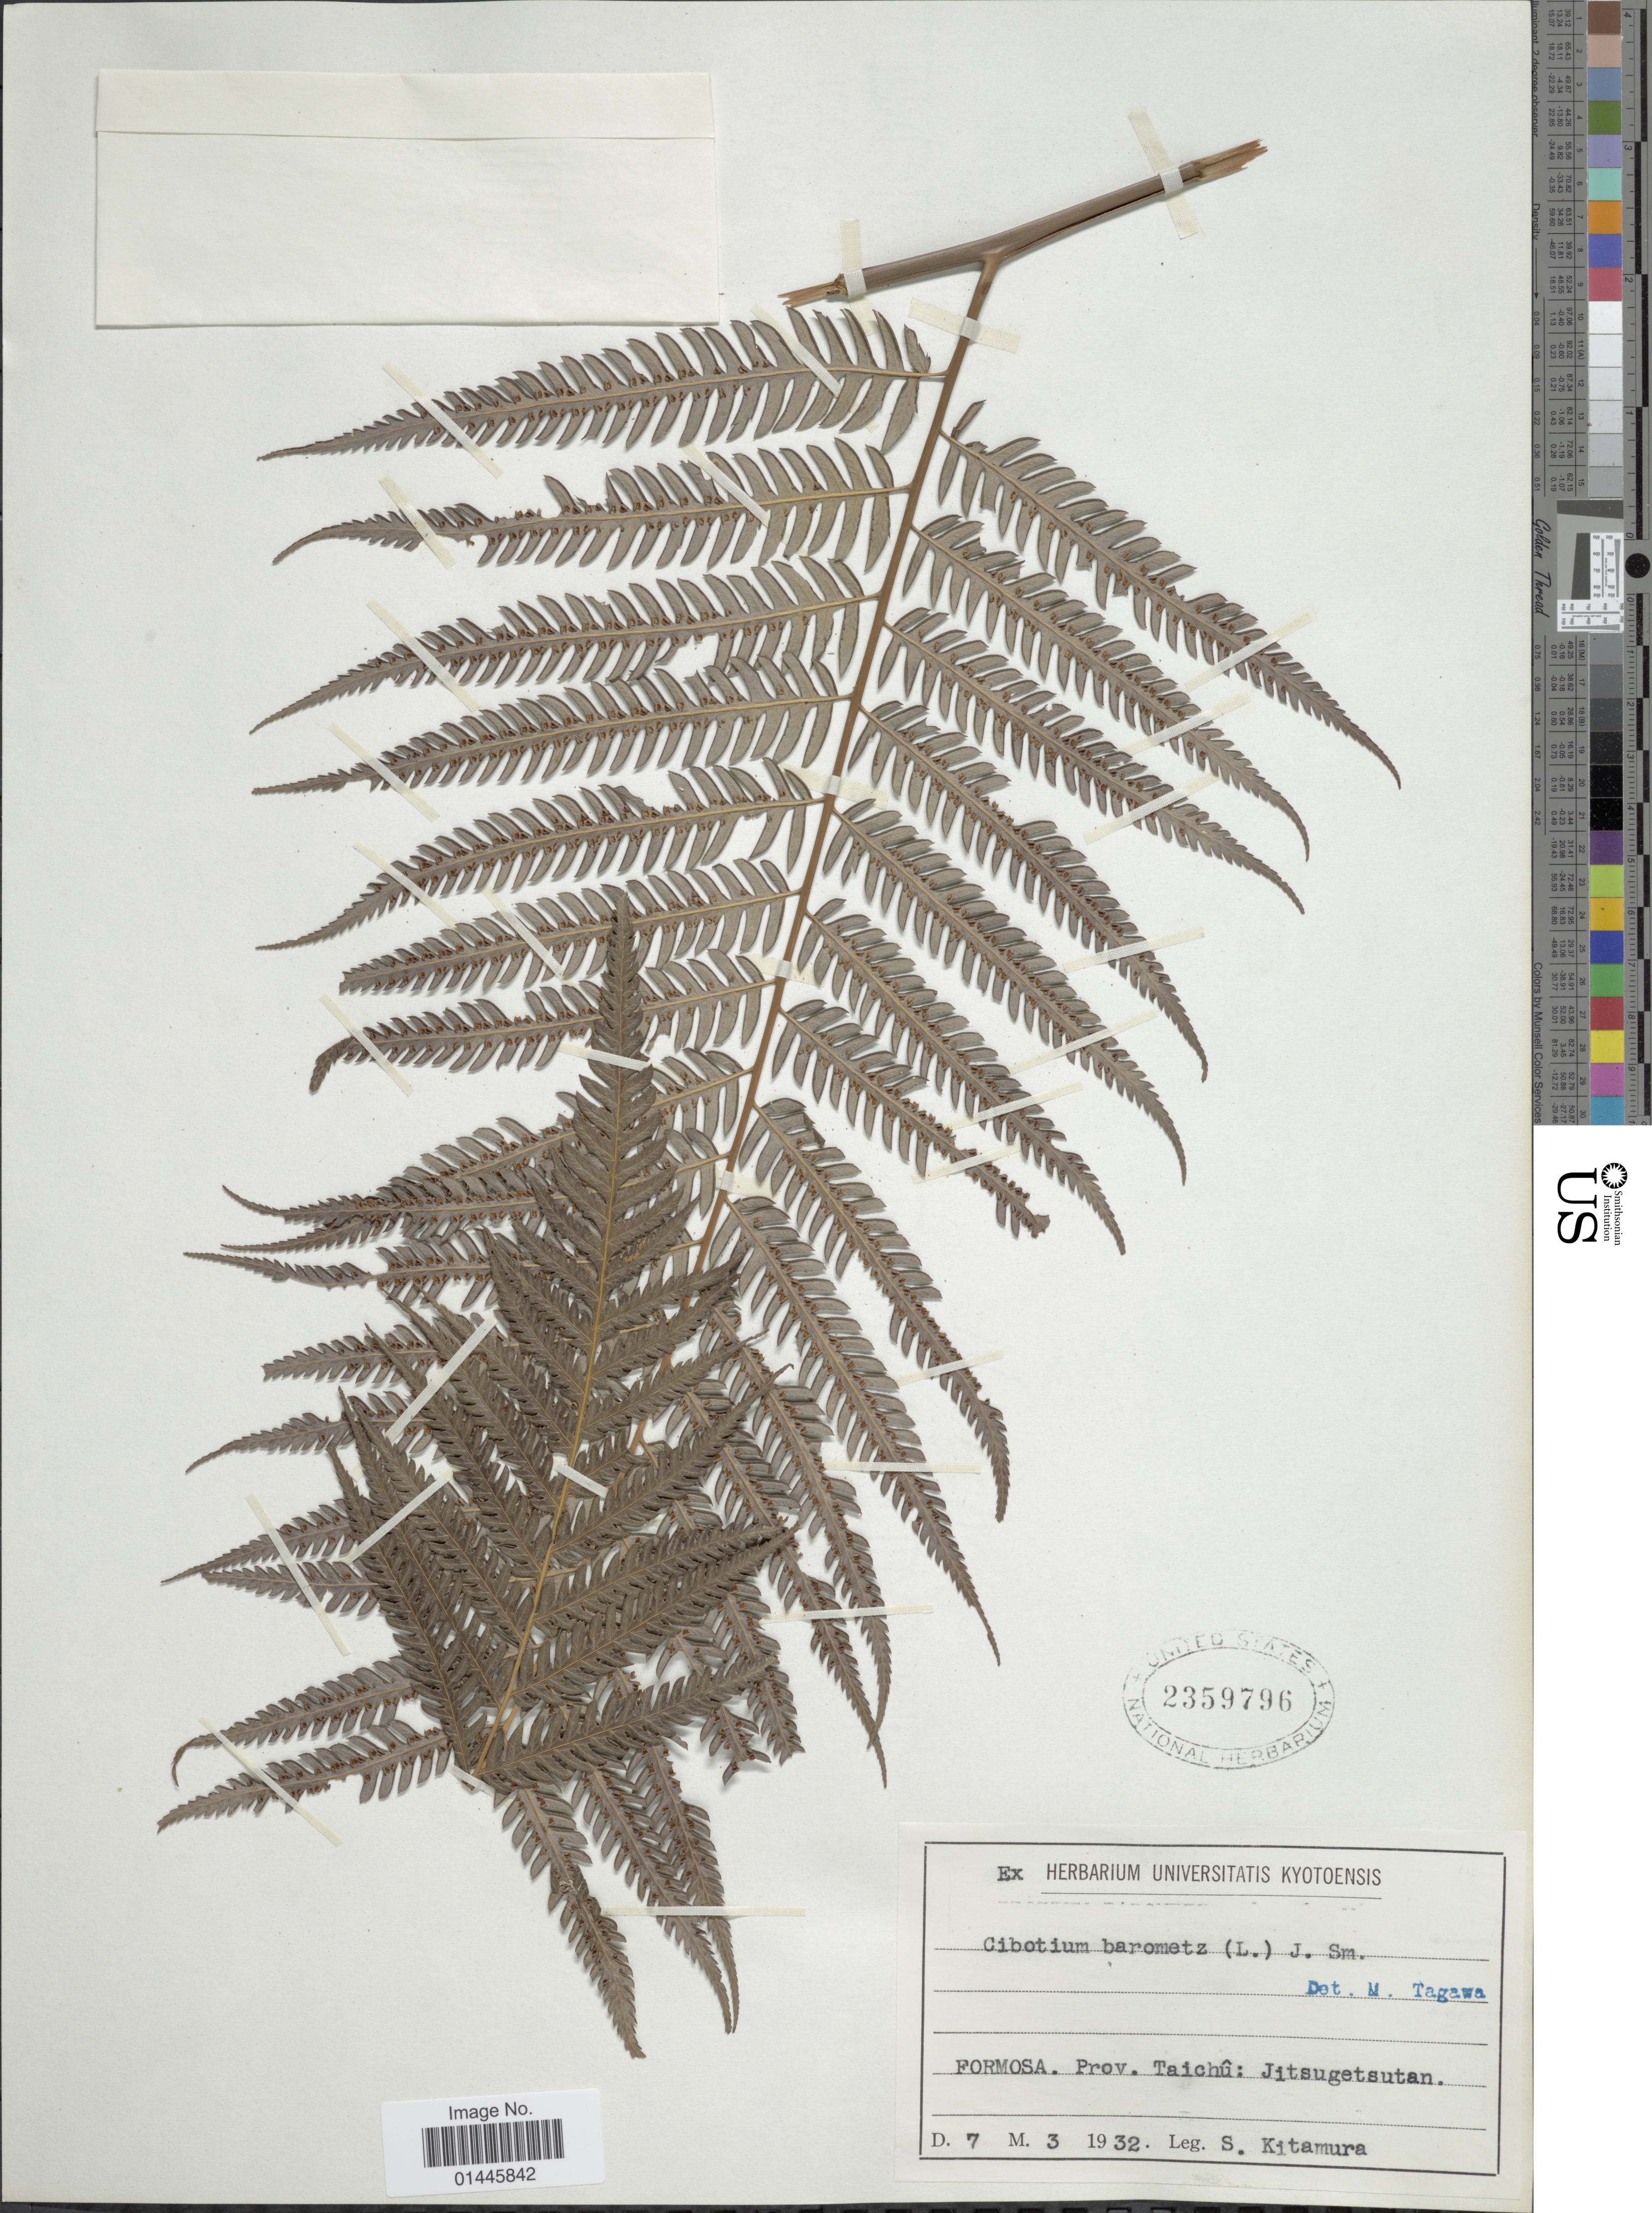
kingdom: Plantae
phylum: Tracheophyta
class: Polypodiopsida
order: Cyatheales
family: Cibotiaceae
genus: Cibotium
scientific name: Cibotium barometz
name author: (L.) J. Sm.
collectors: S. Kitamura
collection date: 1932-03-07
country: Taiwan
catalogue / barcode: US 2359796